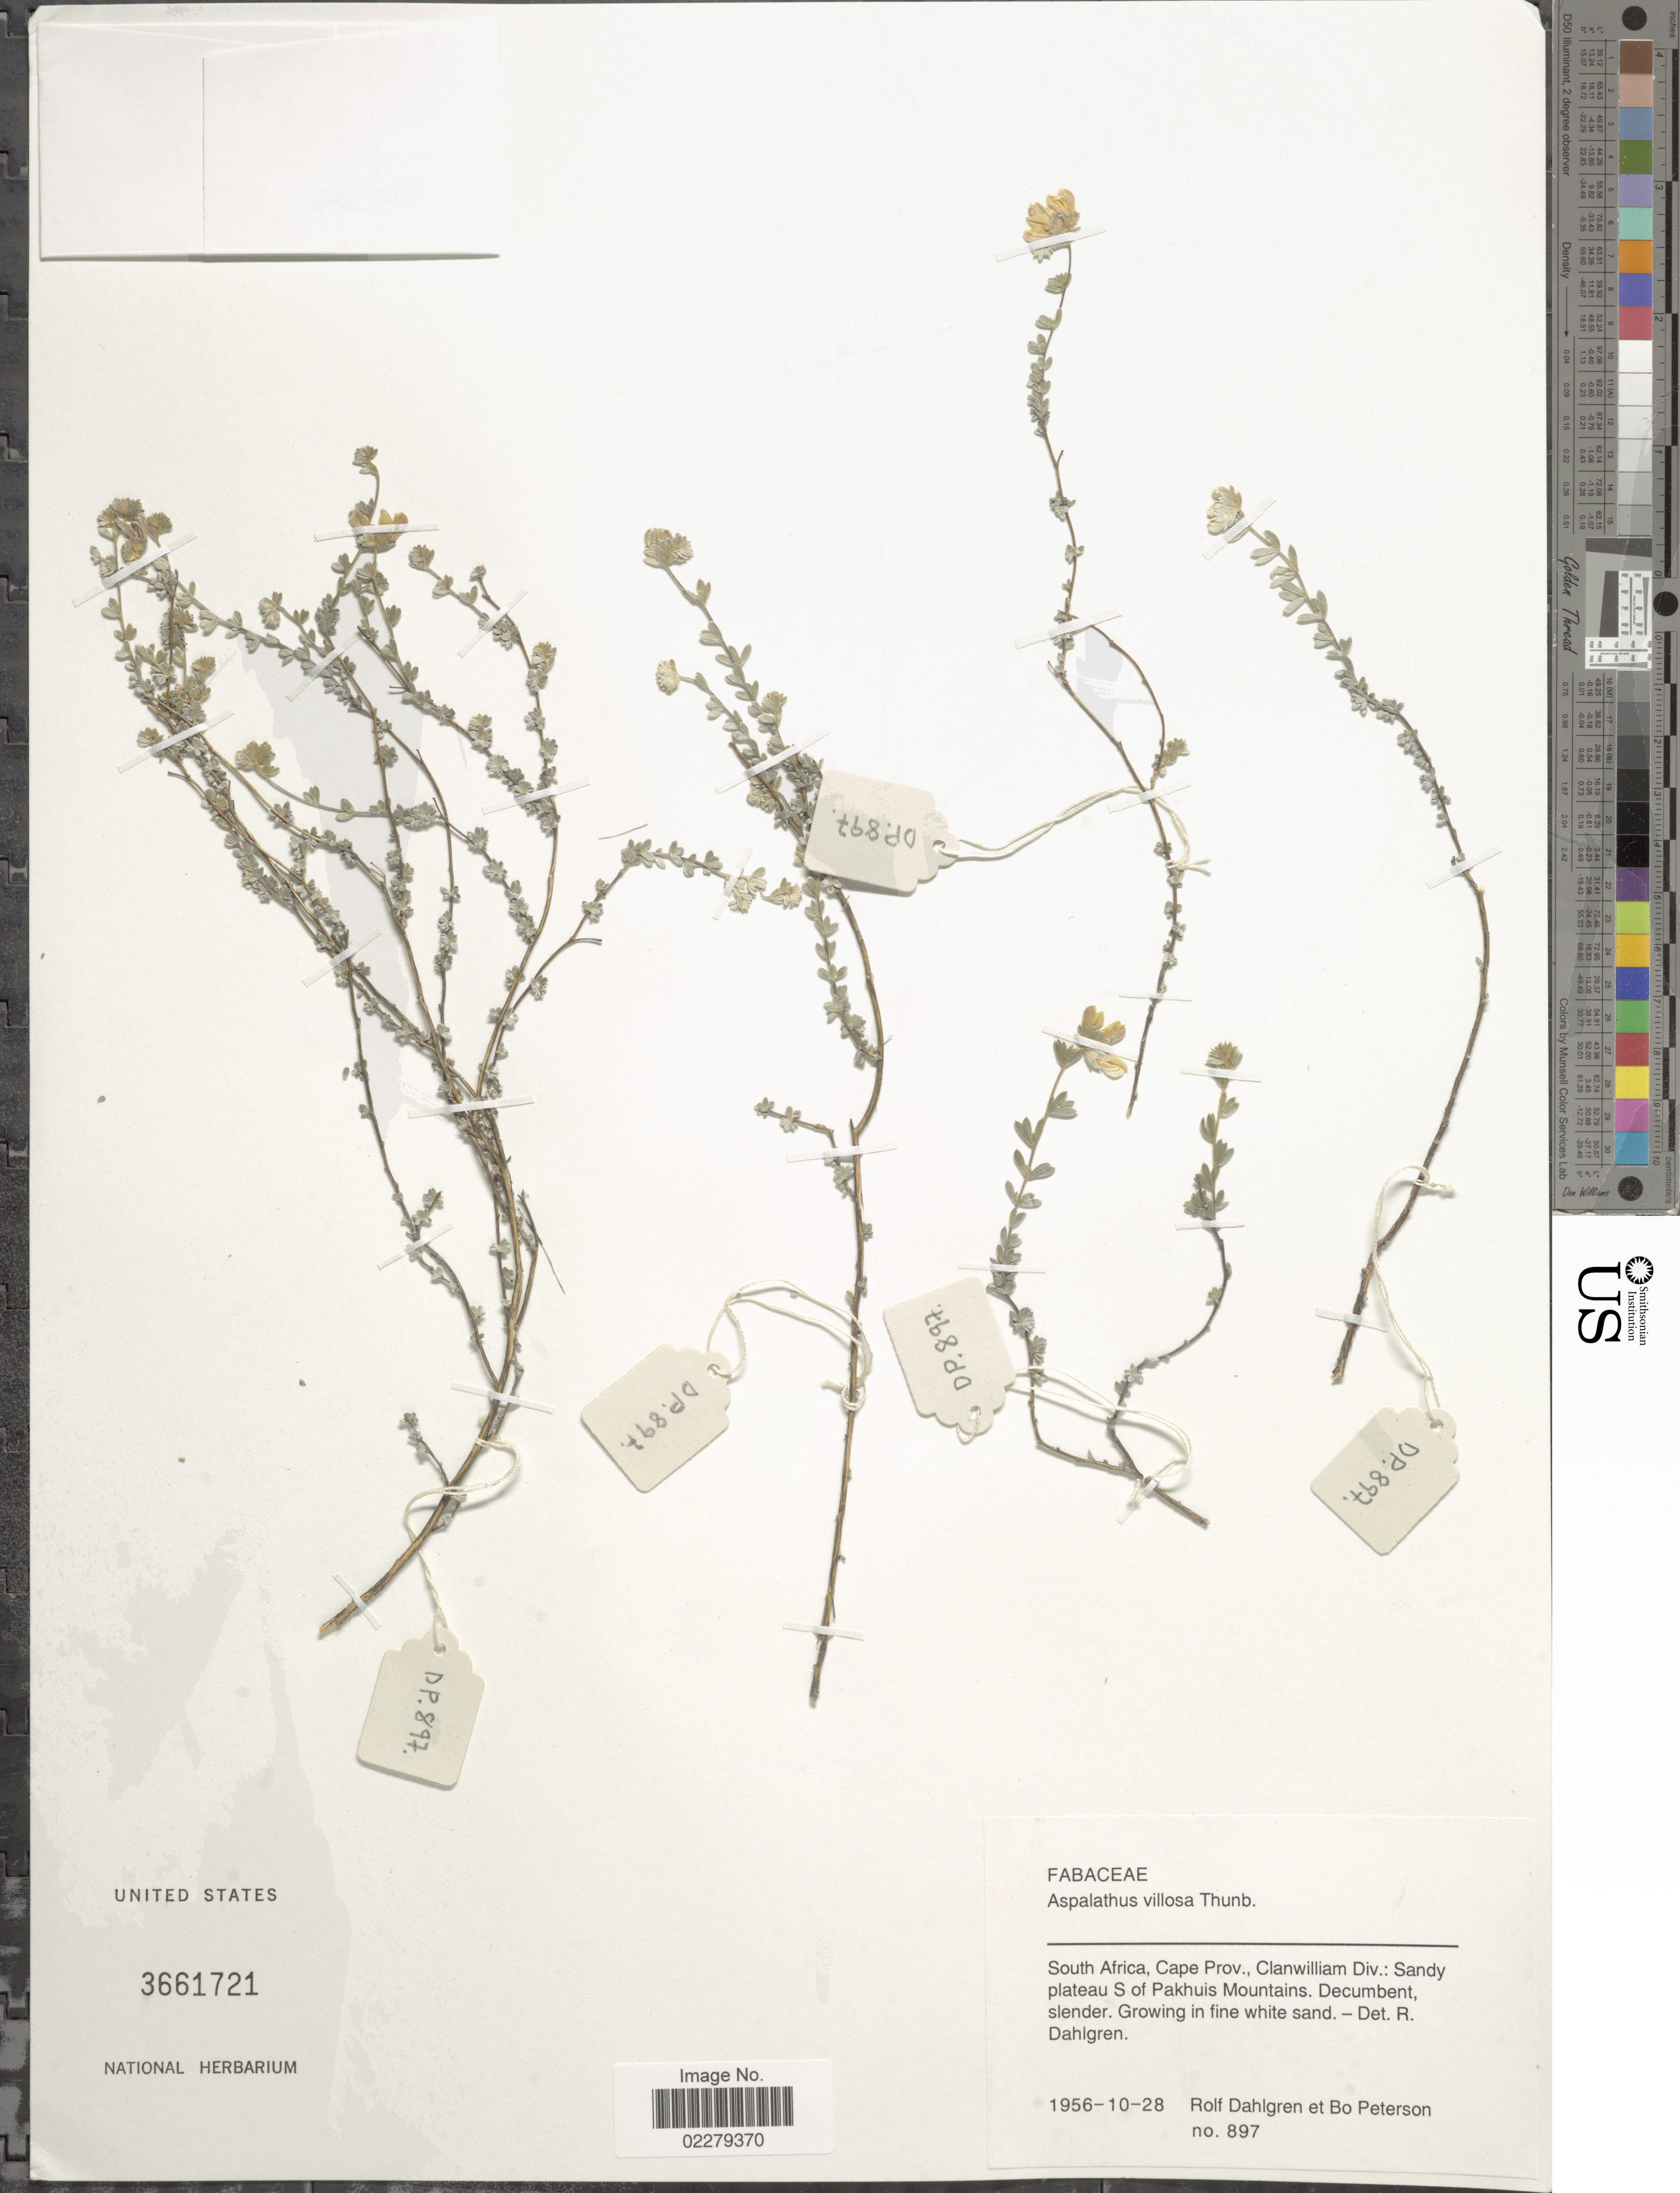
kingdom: Plantae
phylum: Tracheophyta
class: Magnoliopsida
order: Fabales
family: Fabaceae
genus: Aspalathus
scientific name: Aspalathus villosa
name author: Thunb.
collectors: R. Dahlgren & B. H. Peterson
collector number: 897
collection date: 1956-10-28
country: South Africa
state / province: Western Cape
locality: Clanwilliam Div.: Sandy plateau S of Pakhuis Mountains. Decumbent, slender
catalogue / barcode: US 3661721